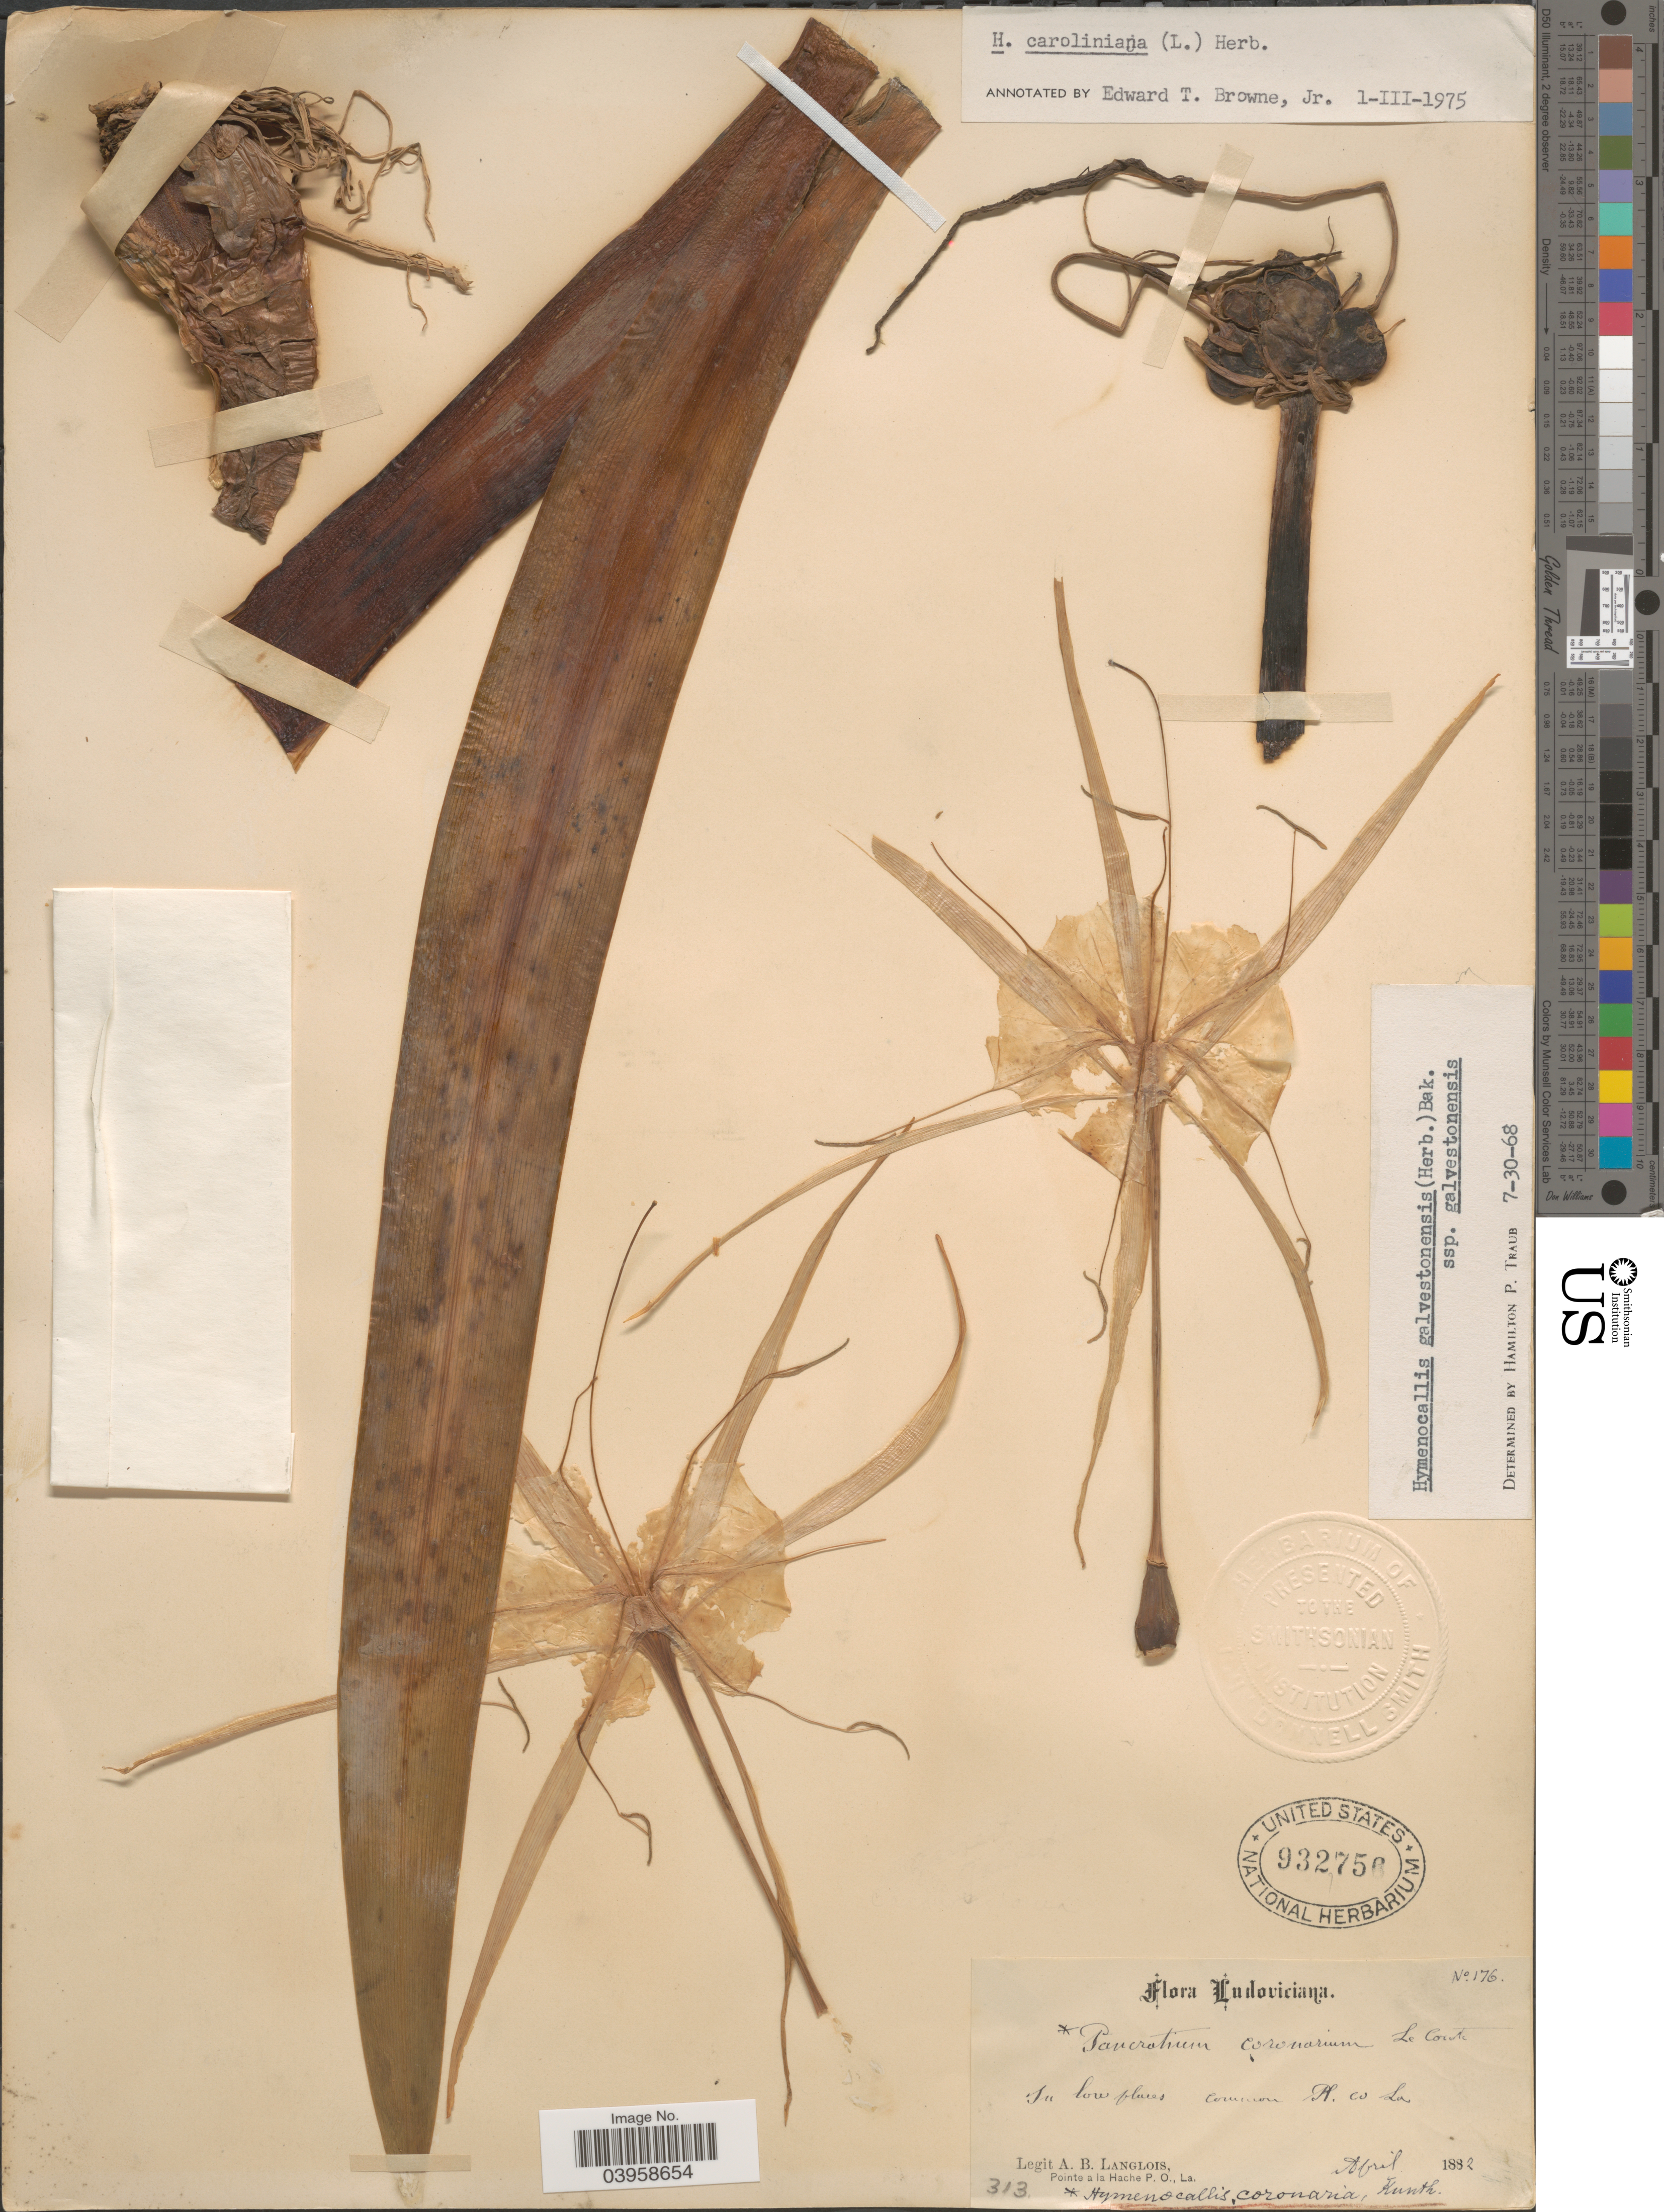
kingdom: Plantae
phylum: Tracheophyta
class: Liliopsida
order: Asparagales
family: Amaryllidaceae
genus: Hymenocallis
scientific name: Hymenocallis caroliniana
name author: (L.) Herb.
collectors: A. Langlois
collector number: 176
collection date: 1882-04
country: United States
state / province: Louisiana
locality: In low places common.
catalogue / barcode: US 932756